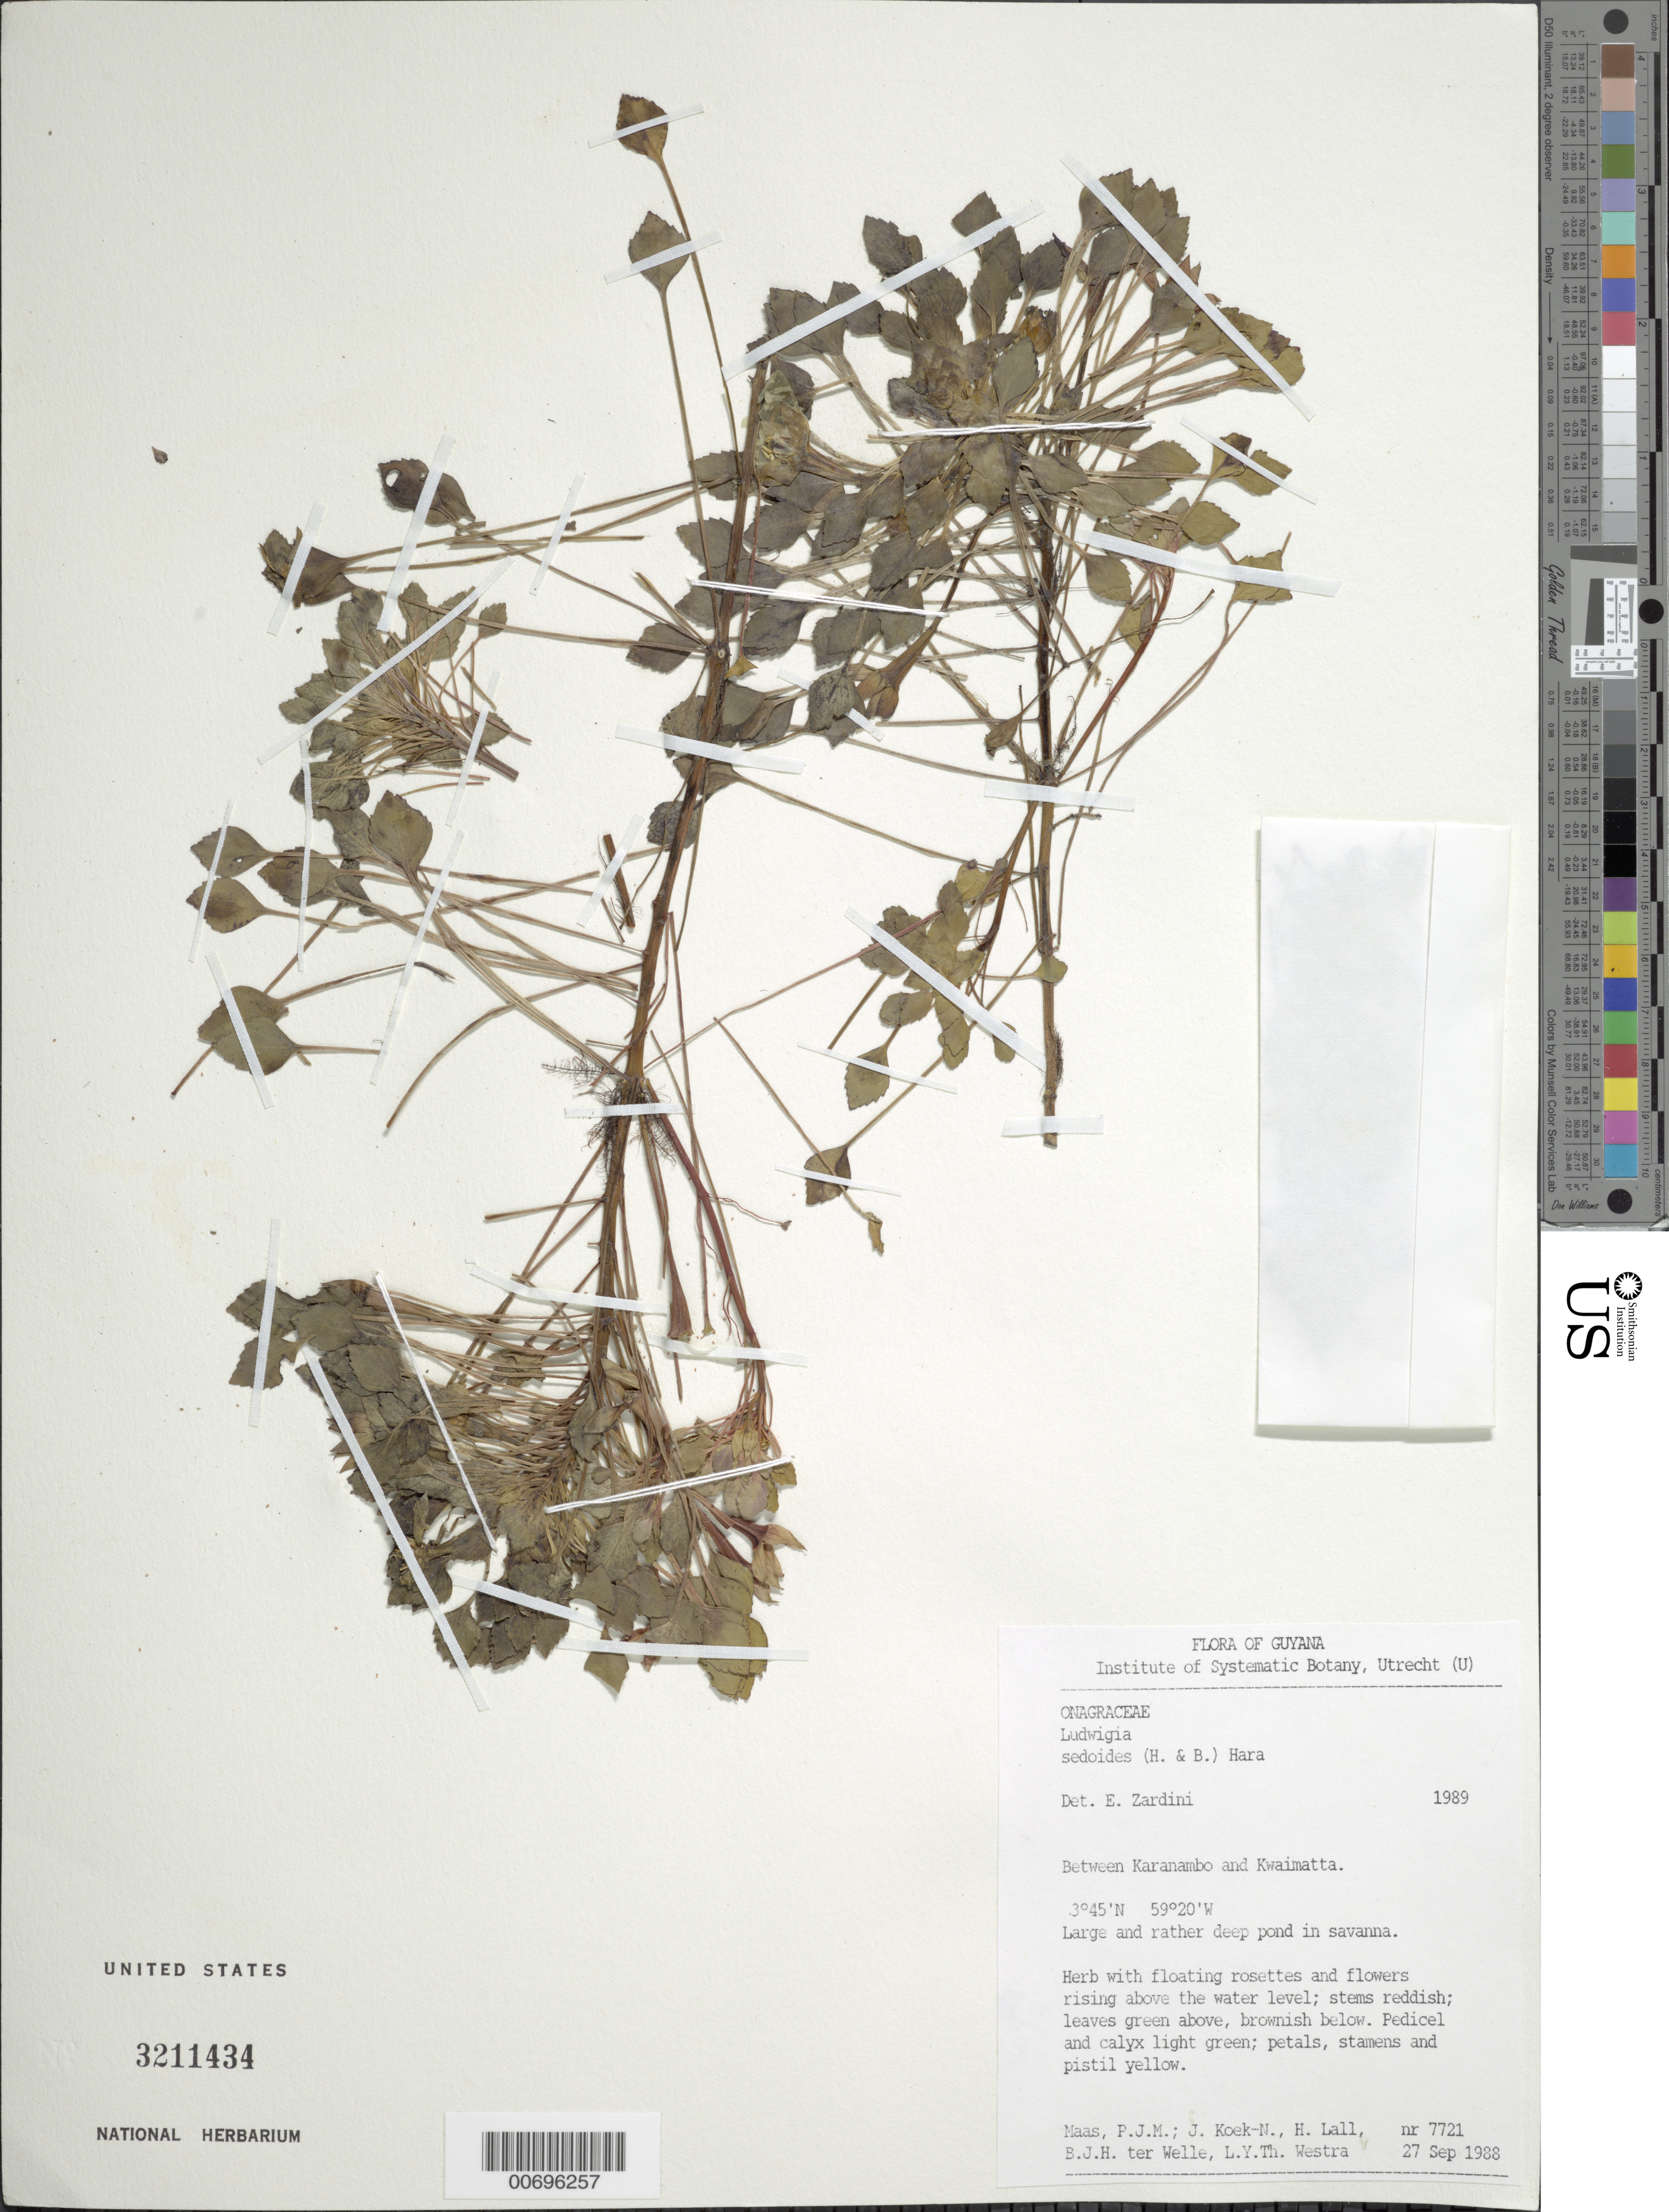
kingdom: Plantae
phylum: Tracheophyta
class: Magnoliopsida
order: Myrtales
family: Onagraceae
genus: Ludwigia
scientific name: Ludwigia sedoides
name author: (Humb. & Bonpl.) H. Hara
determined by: Zardini, E. M.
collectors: P. Maas, J. Koek-Noorman, H. Lall, B. Welle & L. Y. T. Westra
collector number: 7721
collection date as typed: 27-Sep-88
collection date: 1988-09-27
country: Guyana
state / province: U. Takutu-U. Essequibo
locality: Karanambo to Kwaimatta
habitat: Large and rather deep pond in savanna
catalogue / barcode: US 3211434